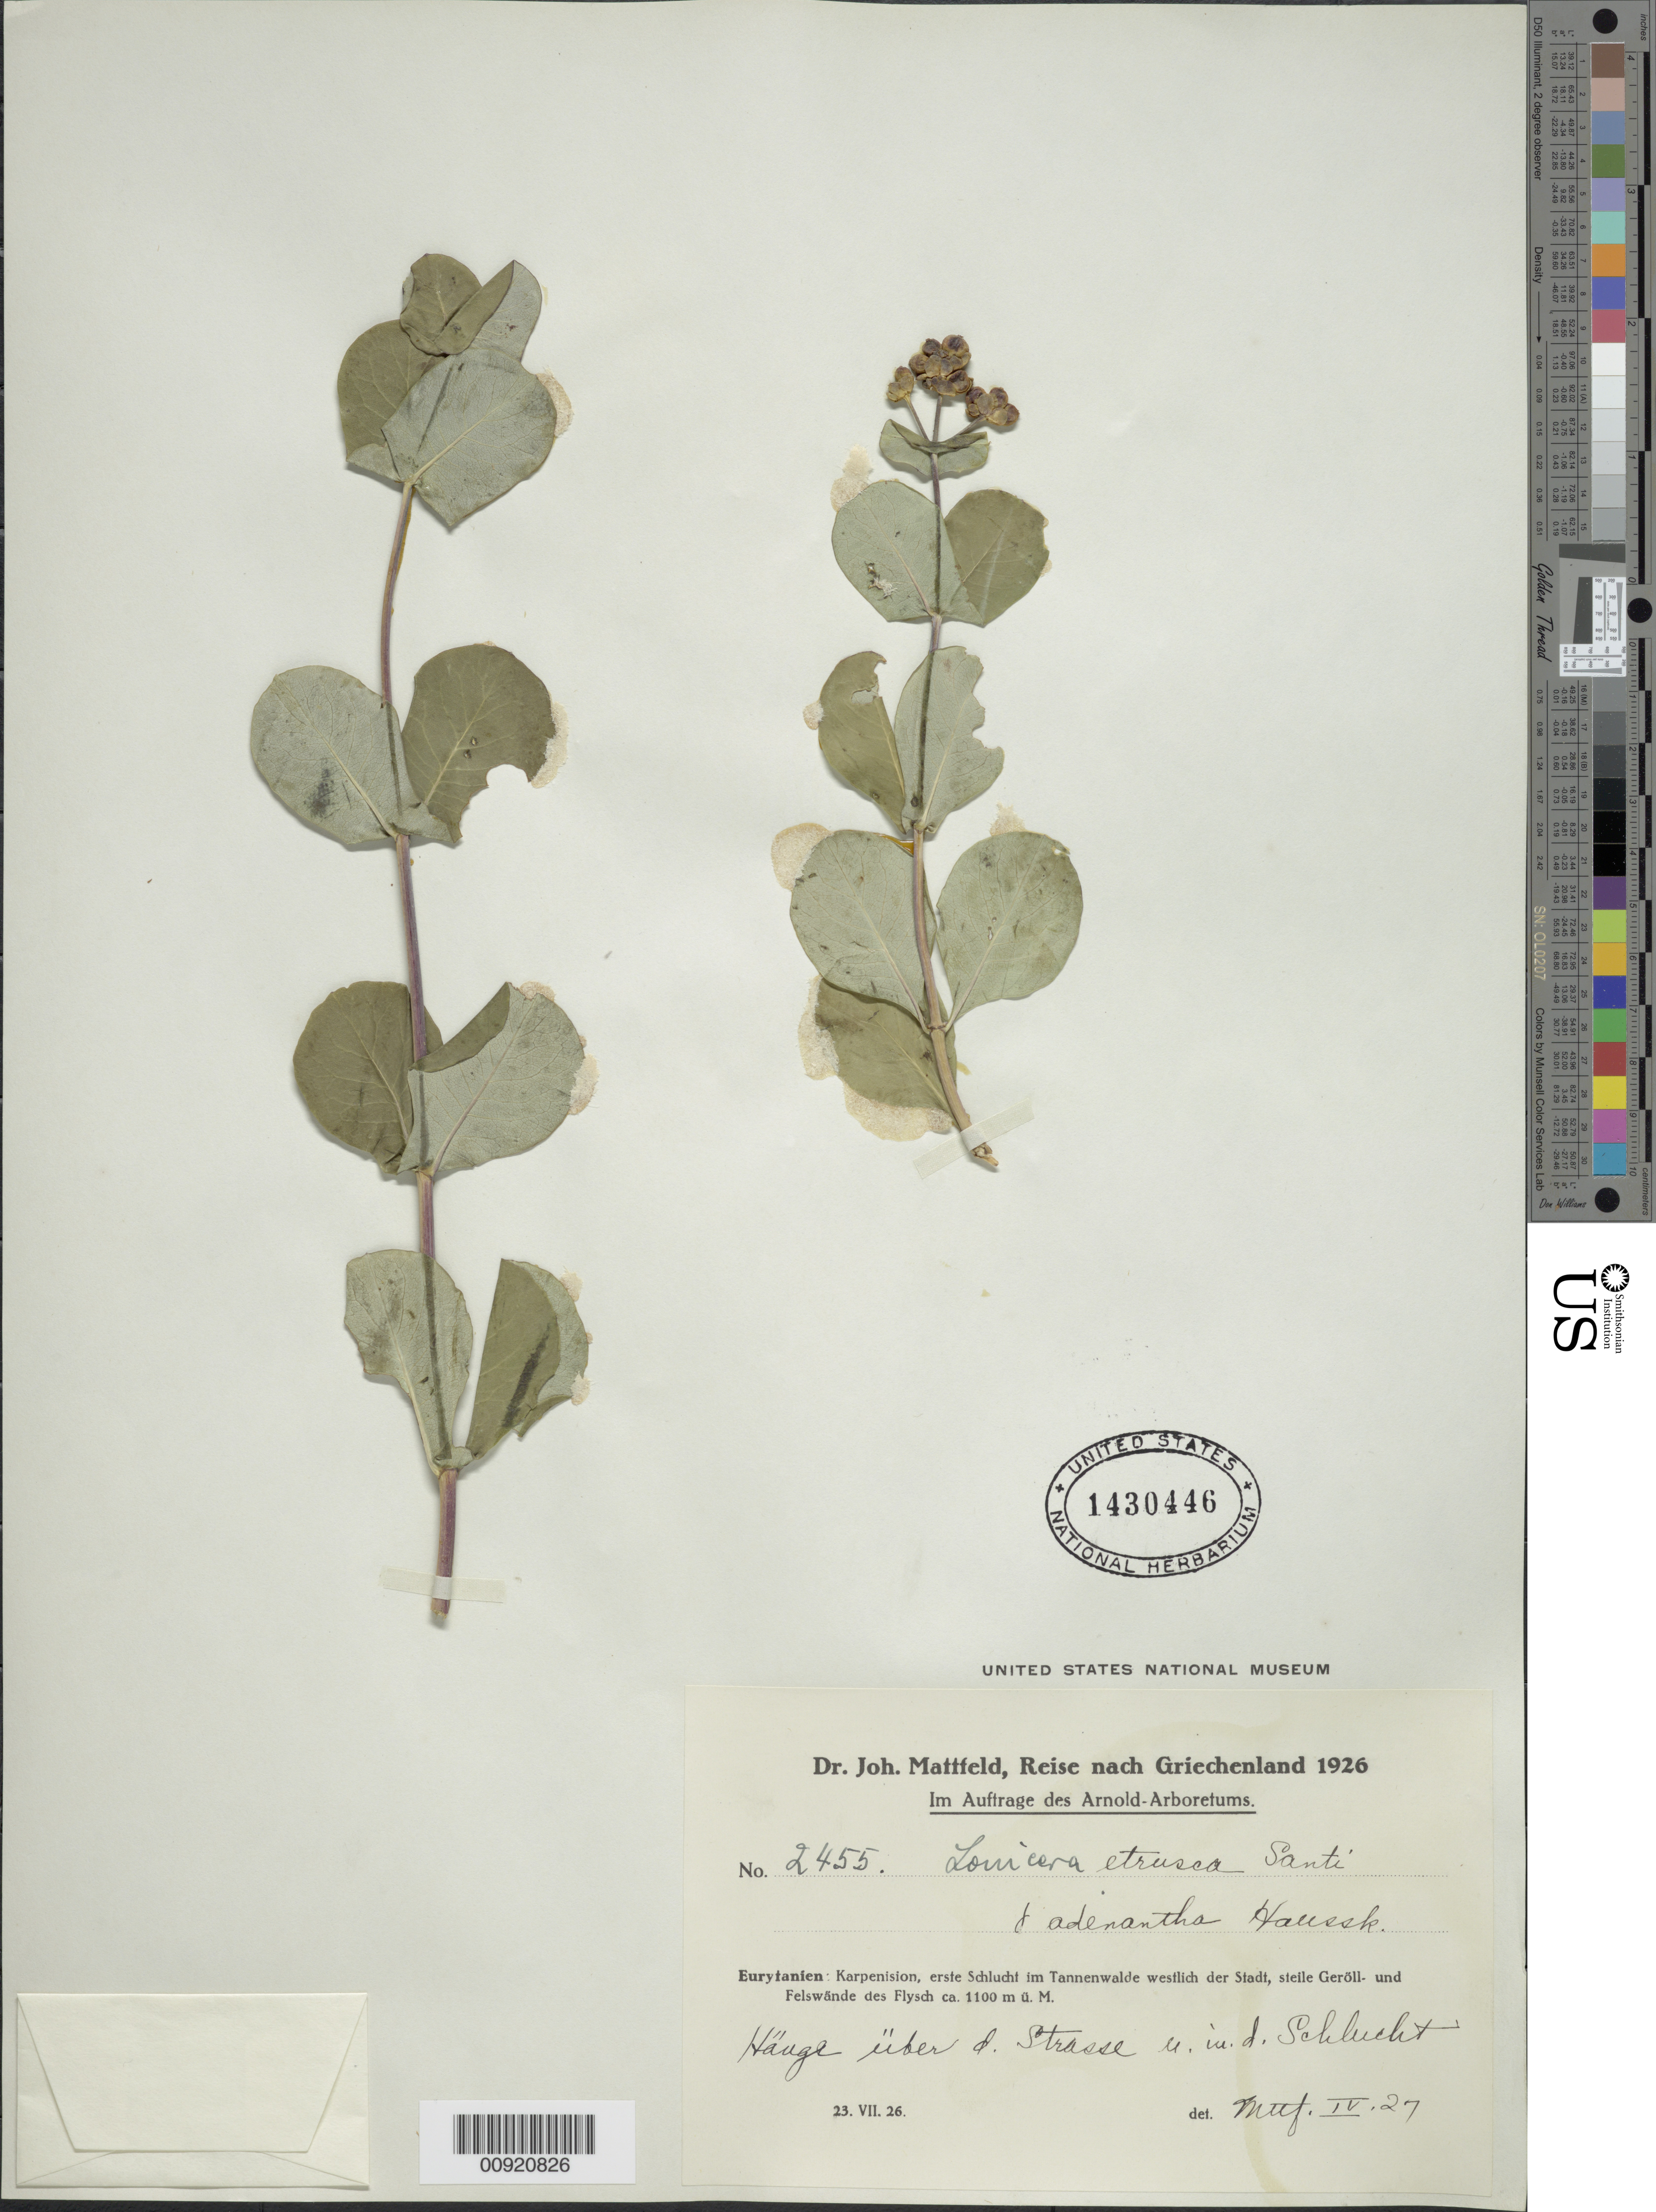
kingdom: Plantae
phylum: Tracheophyta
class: Magnoliopsida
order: Dipsacales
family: Caprifoliaceae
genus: Lonicera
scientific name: Lonicera etrusca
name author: Santi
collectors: J. Mattfeld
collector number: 2455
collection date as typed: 09 Sep 1926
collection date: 1926-09-09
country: Greece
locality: Eurytanien: Karpenision, erste Schlucht im Tannenwalde westlich der Stadt, steile Geroll und Felswände des Flysch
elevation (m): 1100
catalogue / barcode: US 1430446